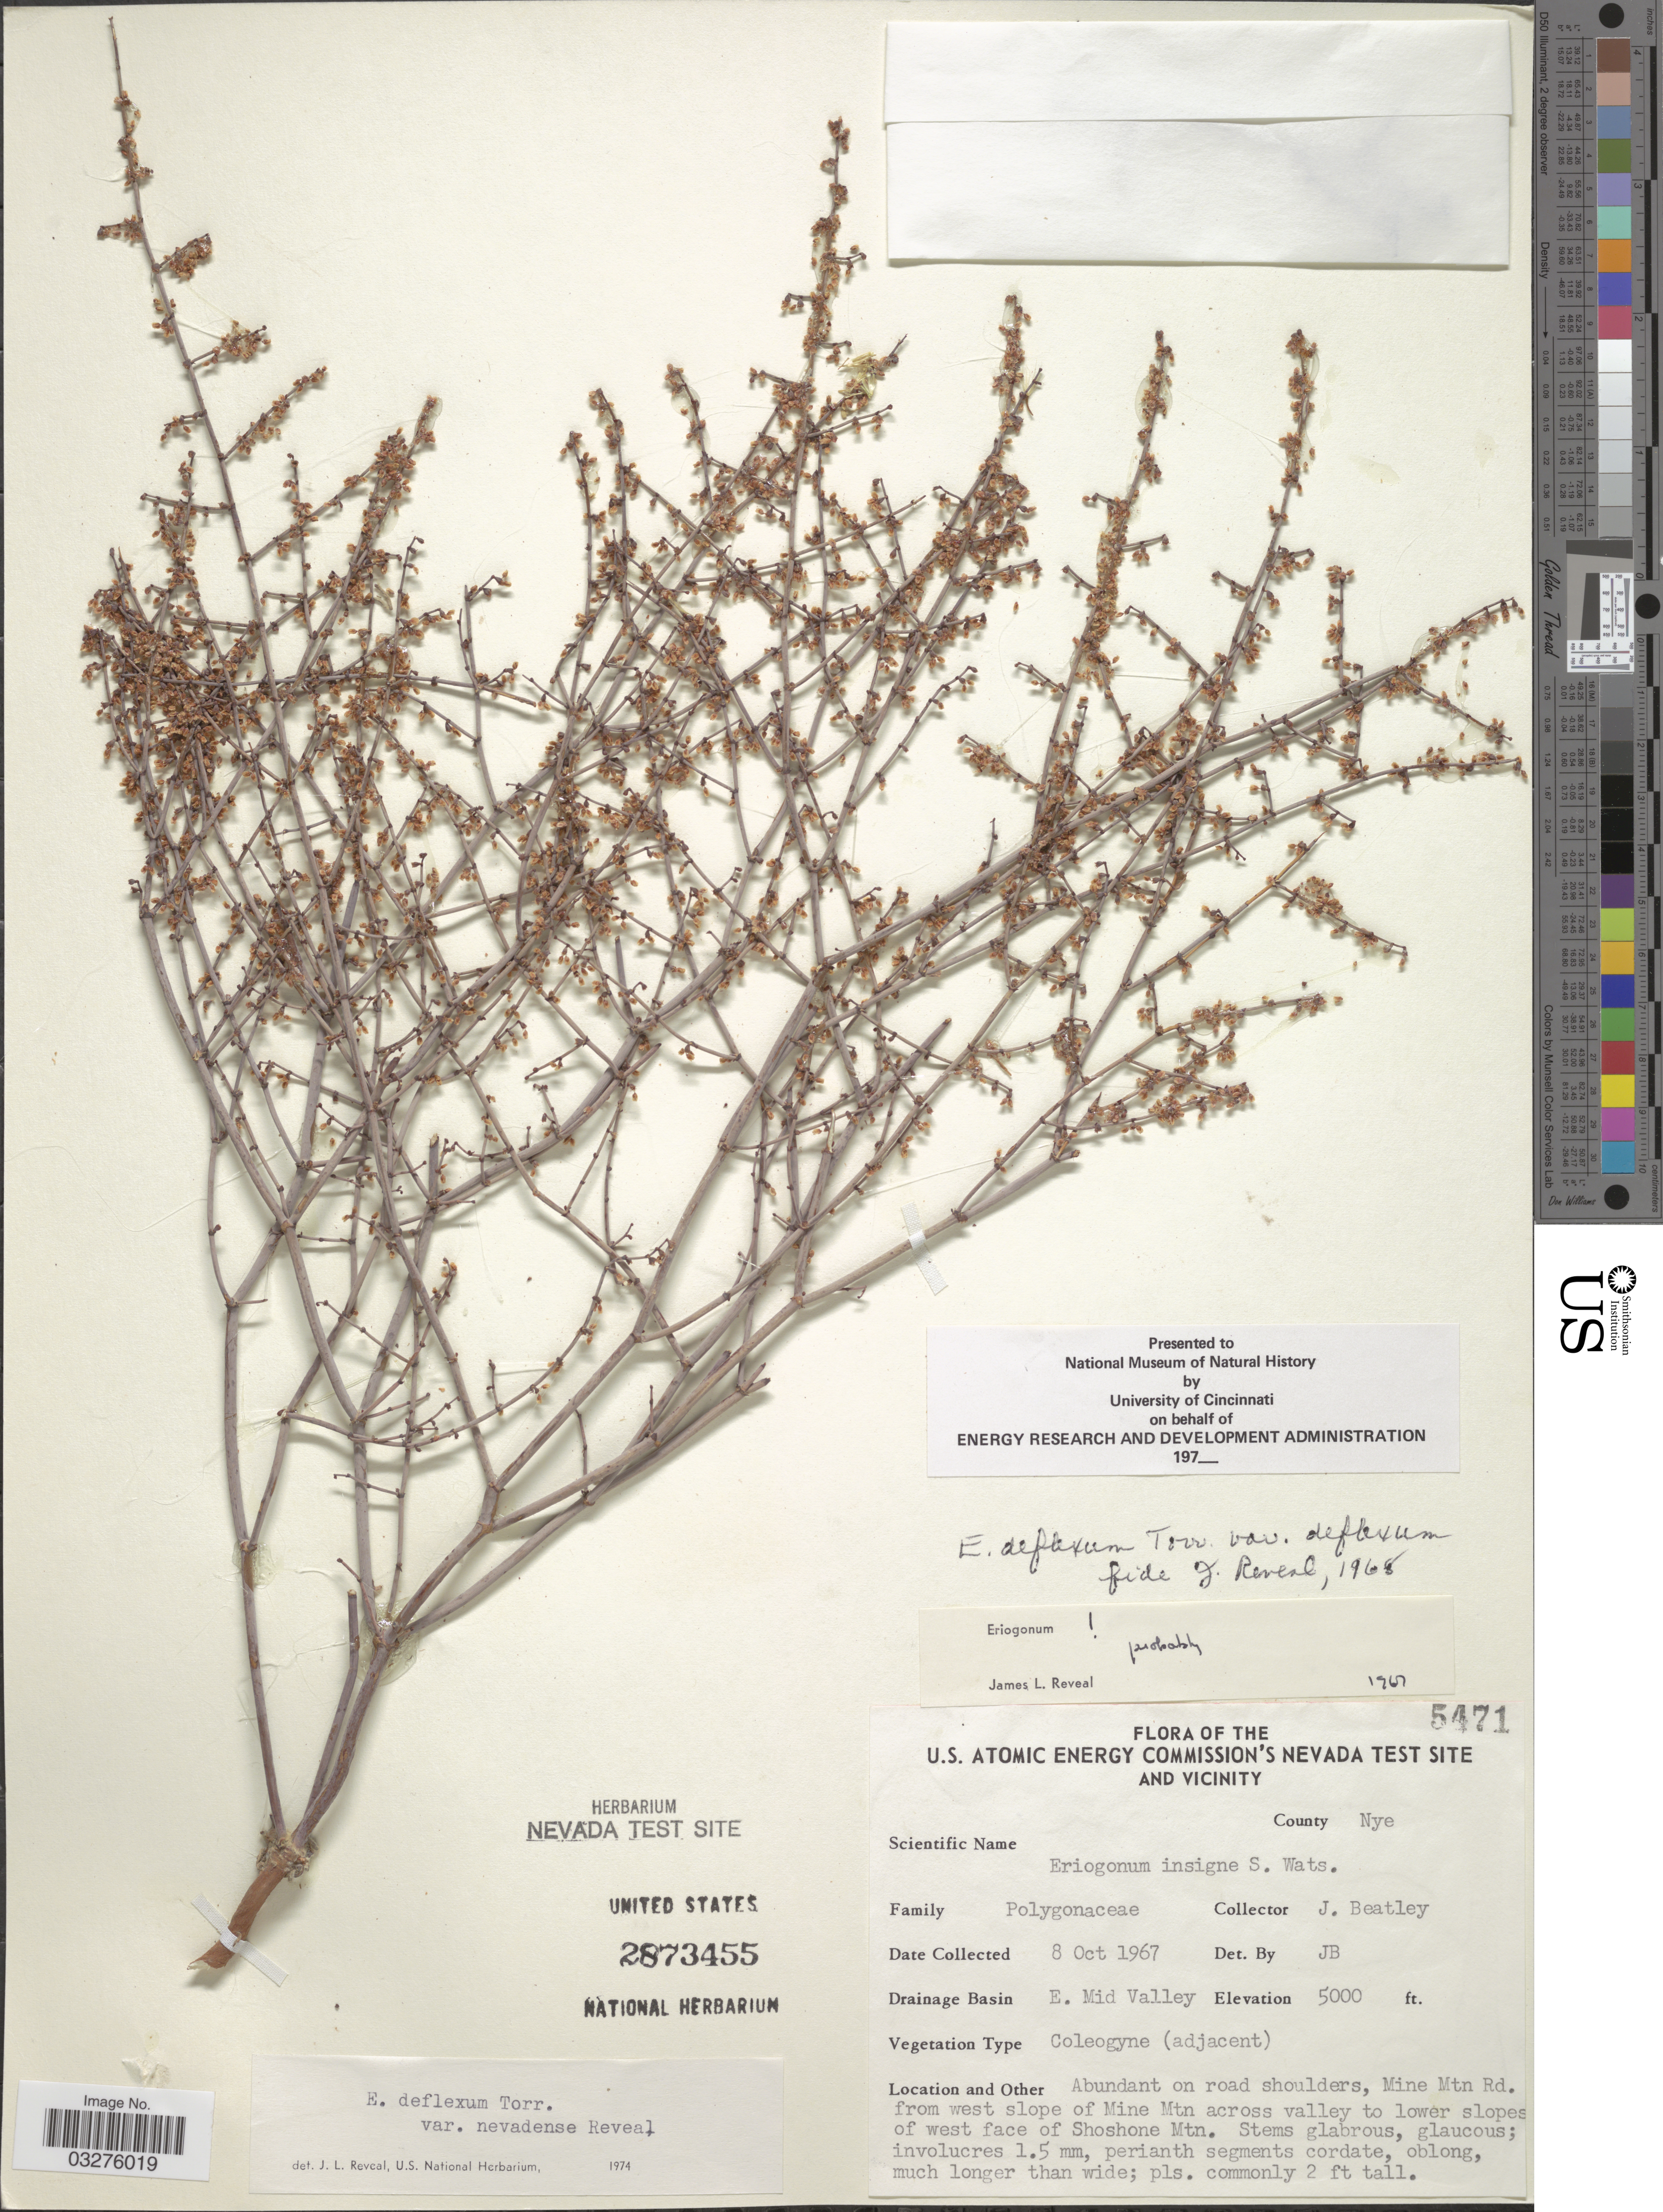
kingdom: Plantae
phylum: Tracheophyta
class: Magnoliopsida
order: Caryophyllales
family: Polygonaceae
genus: Eriogonum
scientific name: Eriogonum deflexum var. nevadense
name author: Reveal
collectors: J. C. Beatley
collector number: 5471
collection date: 1967-10-08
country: United States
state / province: Nevada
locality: The U.S. Atomic Energy Commission's Nevada Test Site and vicinity. County Nye. Drainage Basin E. Mid Valley. Mine Mtn Rd. From west slope of Mine Mtn across valley to lower slopes of west face of Shoshone Mtn.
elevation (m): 1524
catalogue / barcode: US 2873455